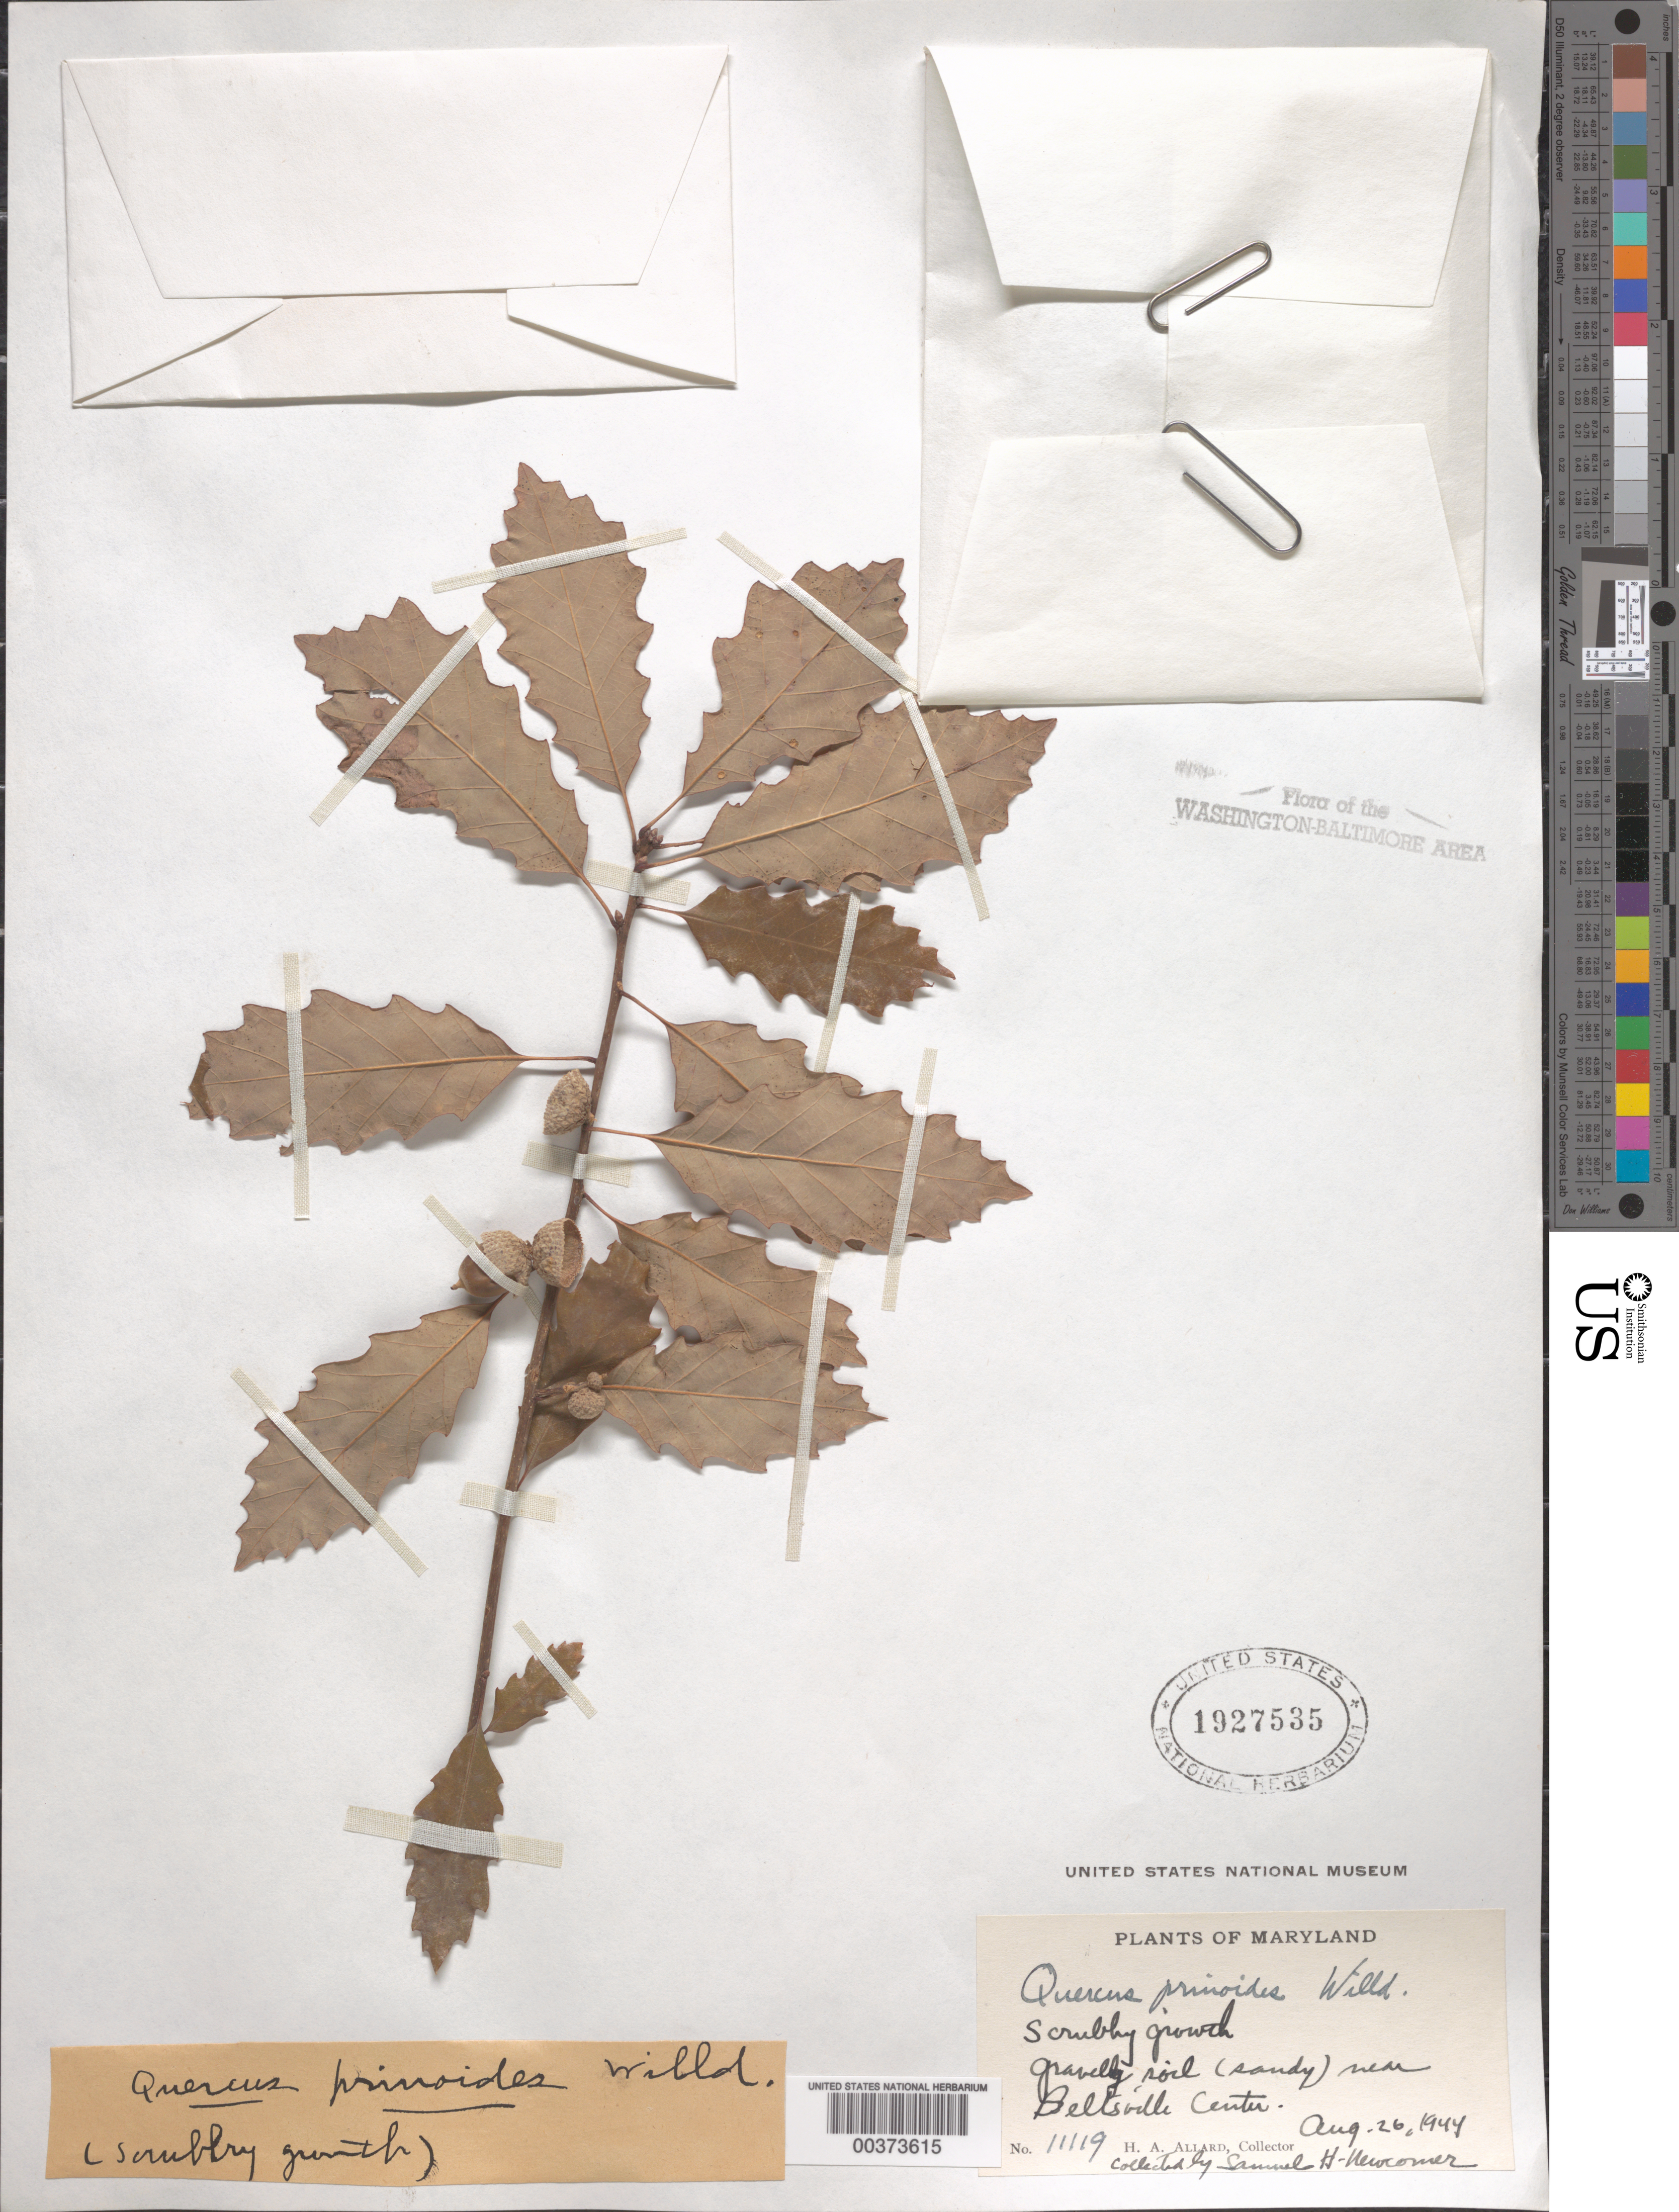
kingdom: Plantae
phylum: Tracheophyta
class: Magnoliopsida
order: Fagales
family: Fagaceae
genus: Quercus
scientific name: Quercus prinoides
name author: Willd.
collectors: S. Newcomer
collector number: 11119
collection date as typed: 26 Aug 1944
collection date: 1944-08-26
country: United States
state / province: Maryland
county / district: Prince George's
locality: Beltsville Center vicinity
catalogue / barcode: US 1927535